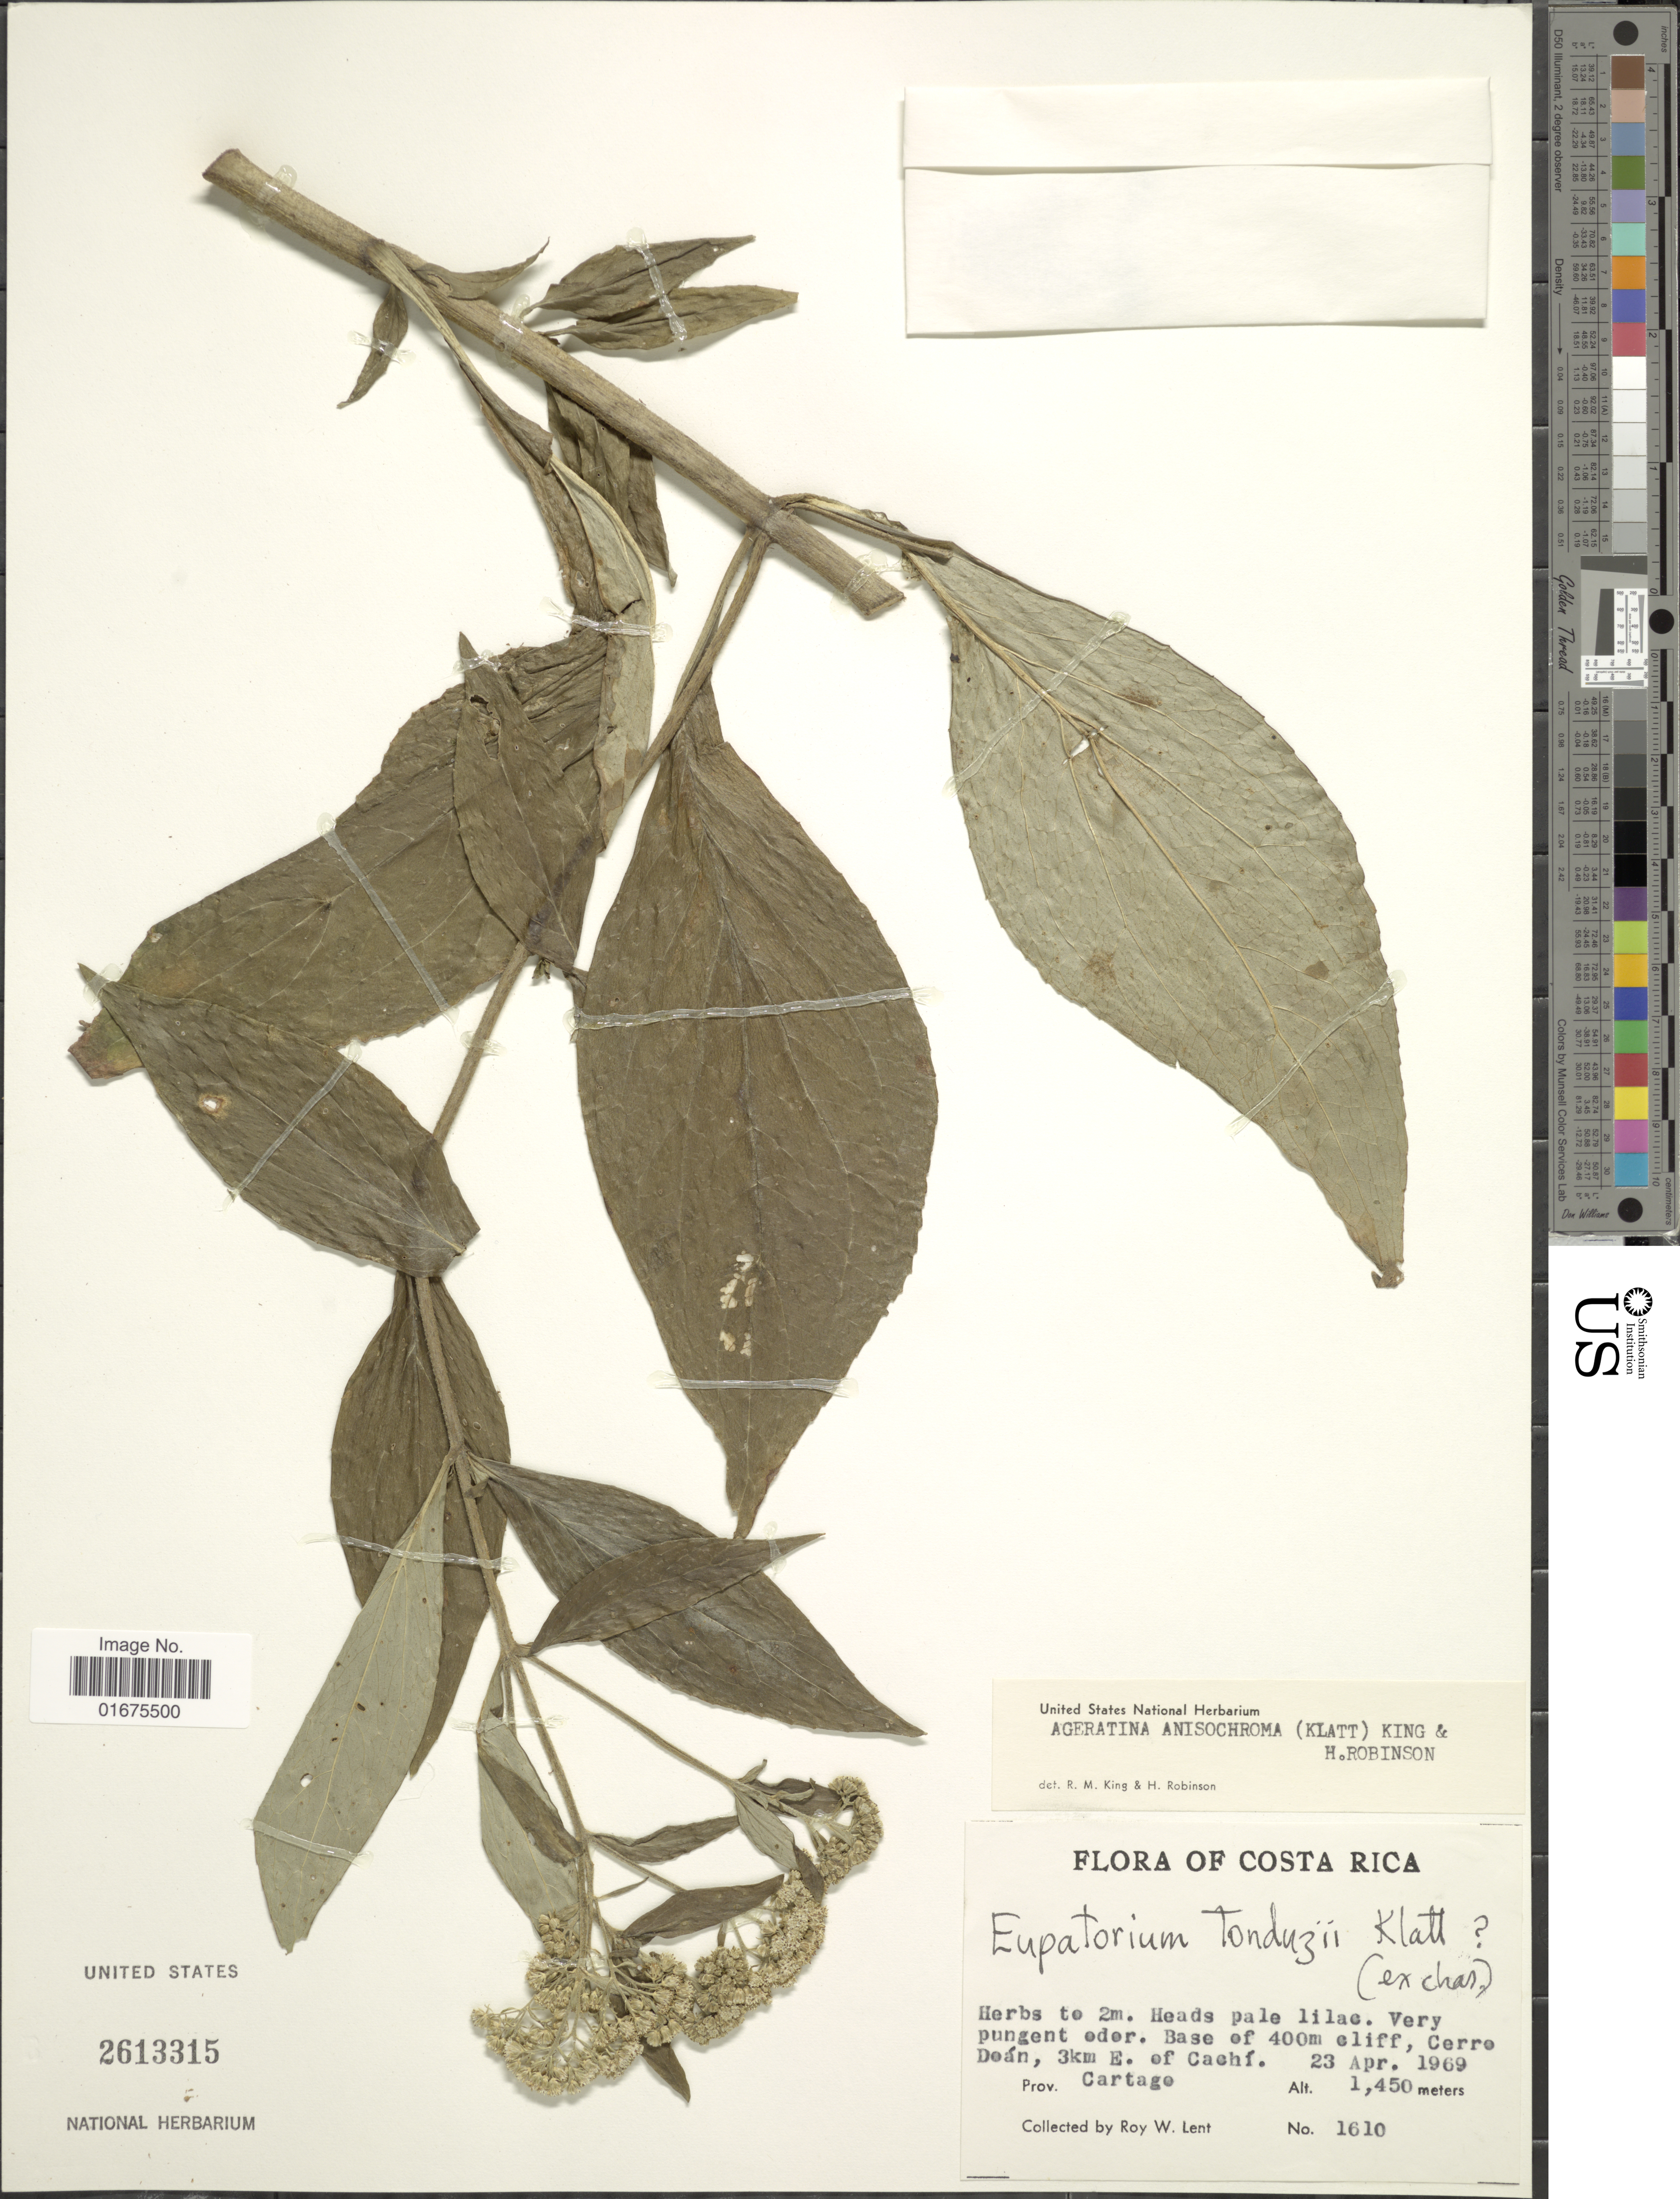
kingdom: Plantae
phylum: Tracheophyta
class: Magnoliopsida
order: Asterales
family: Asteraceae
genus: Ageratina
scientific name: Ageratina anisochroma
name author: (Klatt) R.M. King & H. Rob.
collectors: R. W. Lent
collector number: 1610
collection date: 1969-04-23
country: Costa Rica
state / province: Cartago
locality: Base of 400m cliff, Cerro Dean, 3 km E. of Cachi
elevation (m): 1450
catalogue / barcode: US 2613315